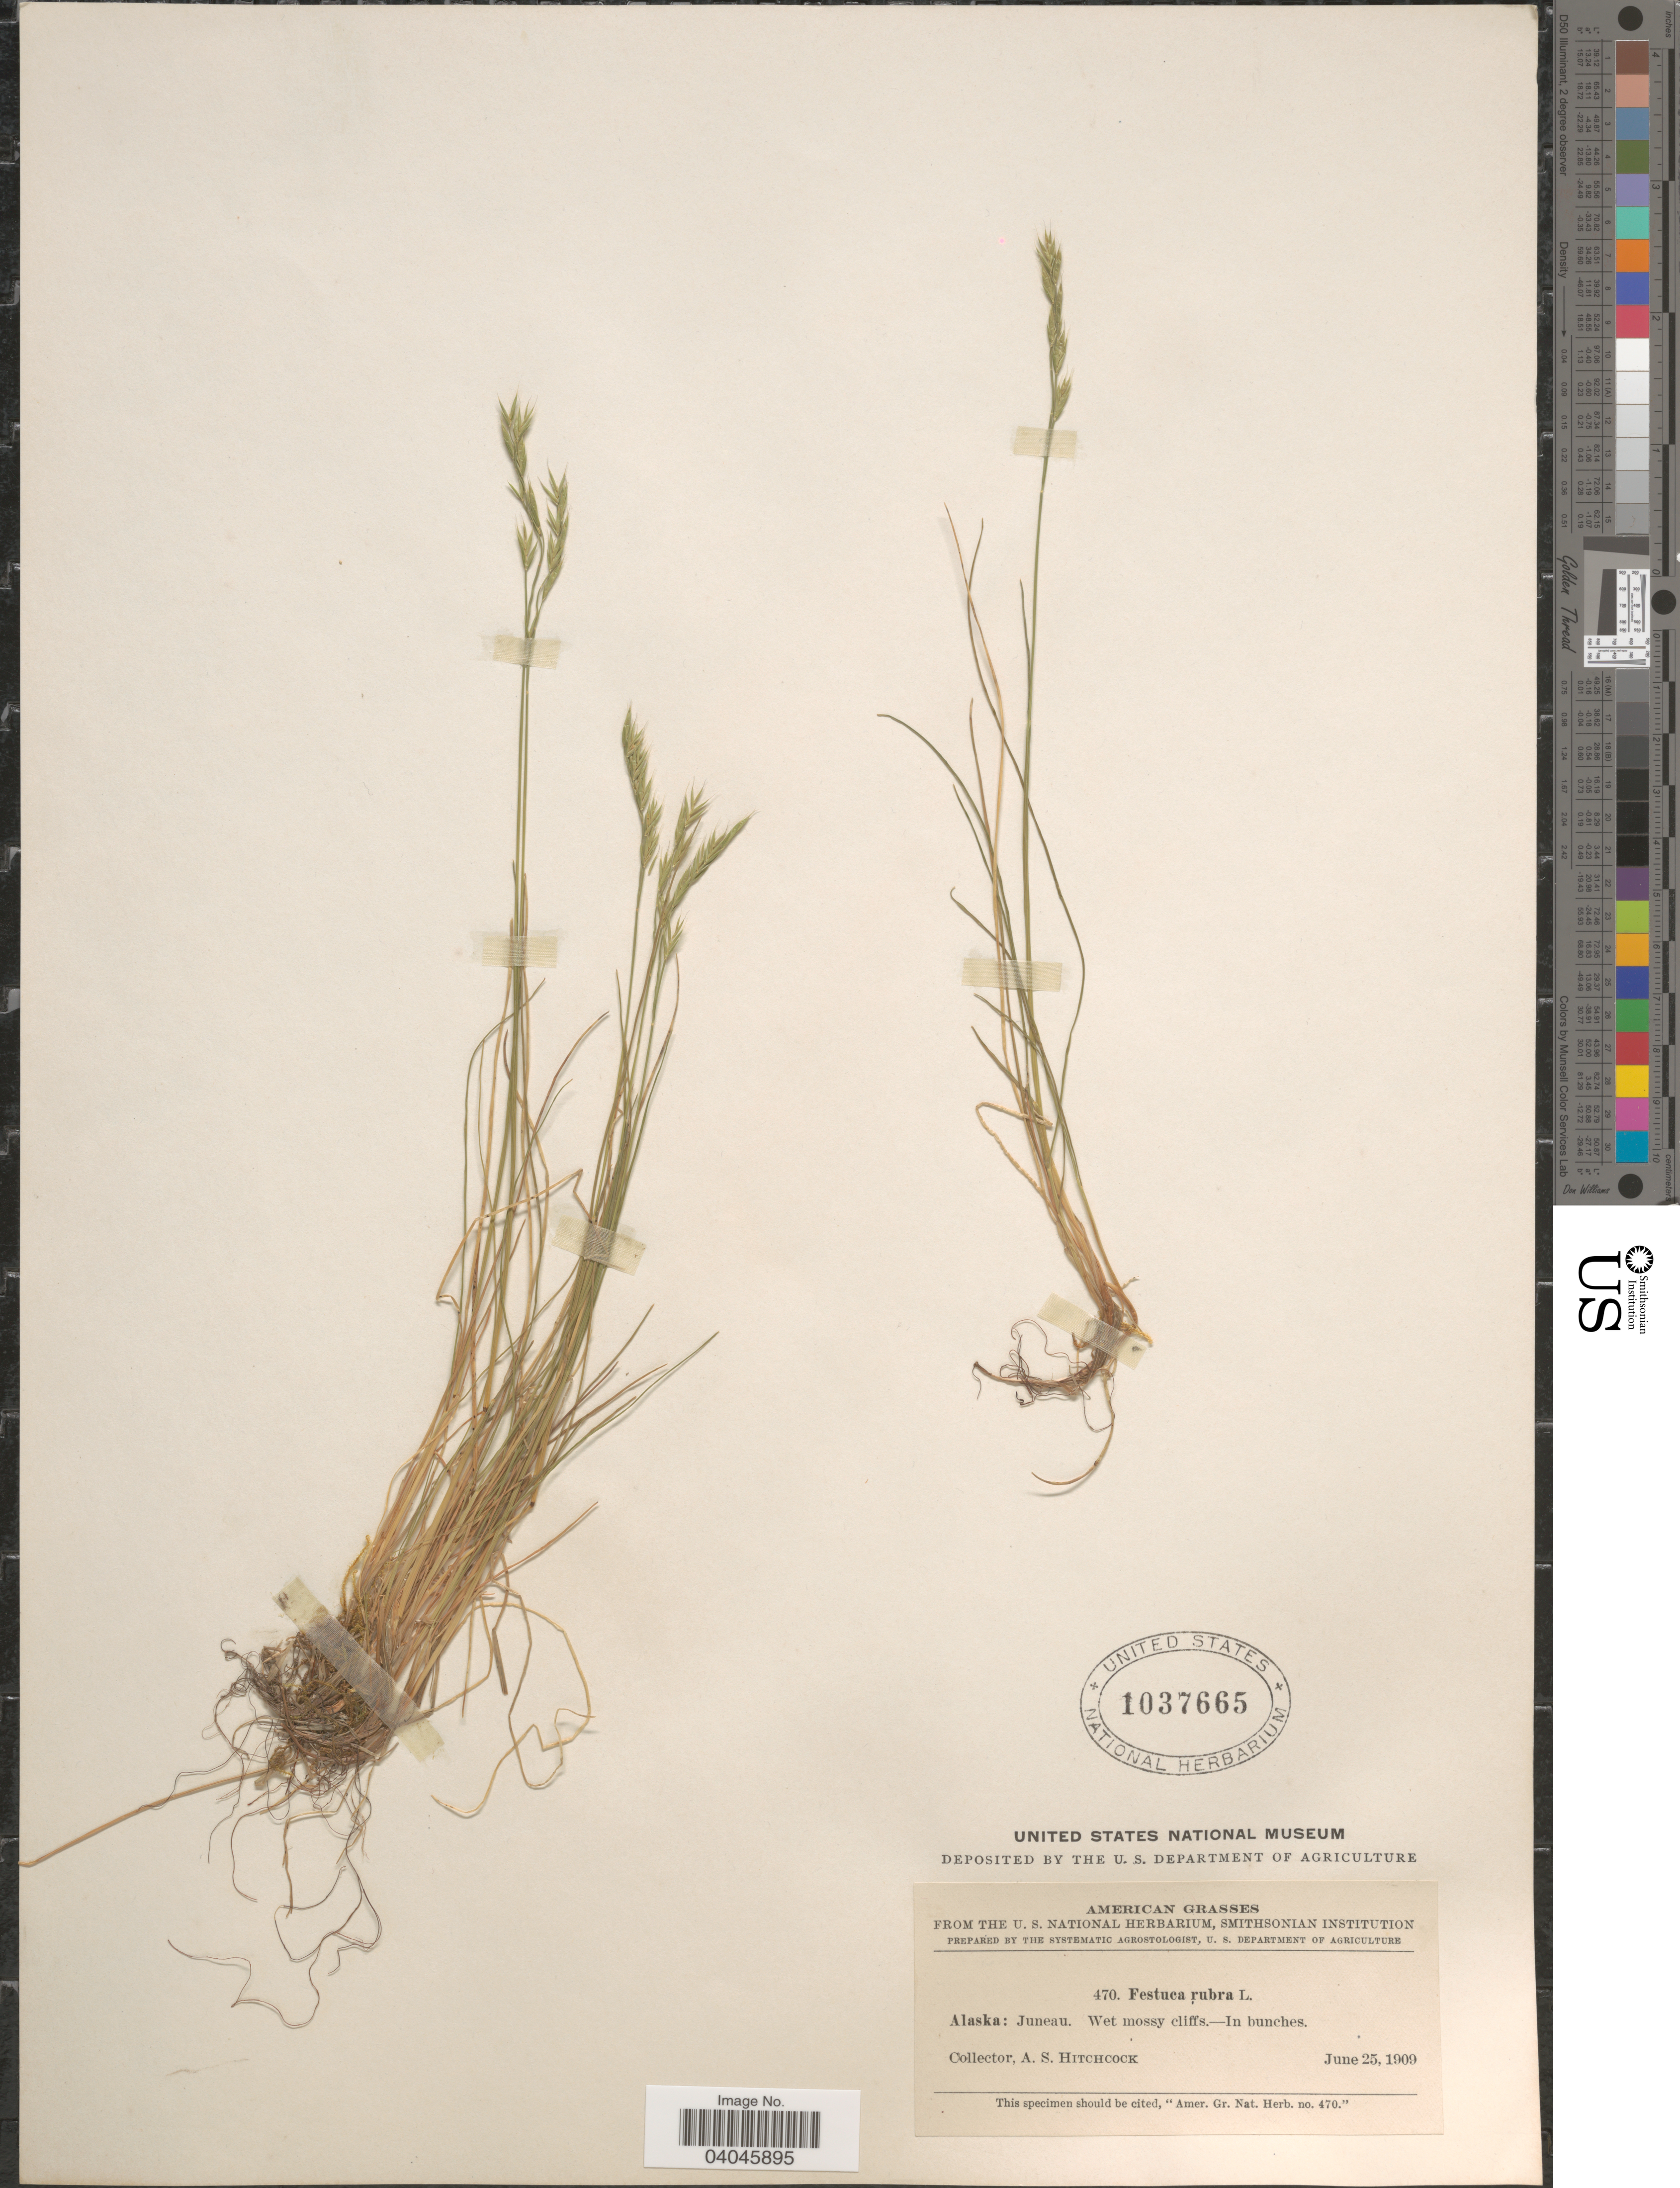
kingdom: Plantae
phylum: Tracheophyta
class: Liliopsida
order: Poales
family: Poaceae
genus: Festuca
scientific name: Festuca rubra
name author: L.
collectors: A. S. Hitchcock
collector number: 470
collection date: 1909-06-25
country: United States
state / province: Alaska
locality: American. Juneau.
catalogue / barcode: US 1037665